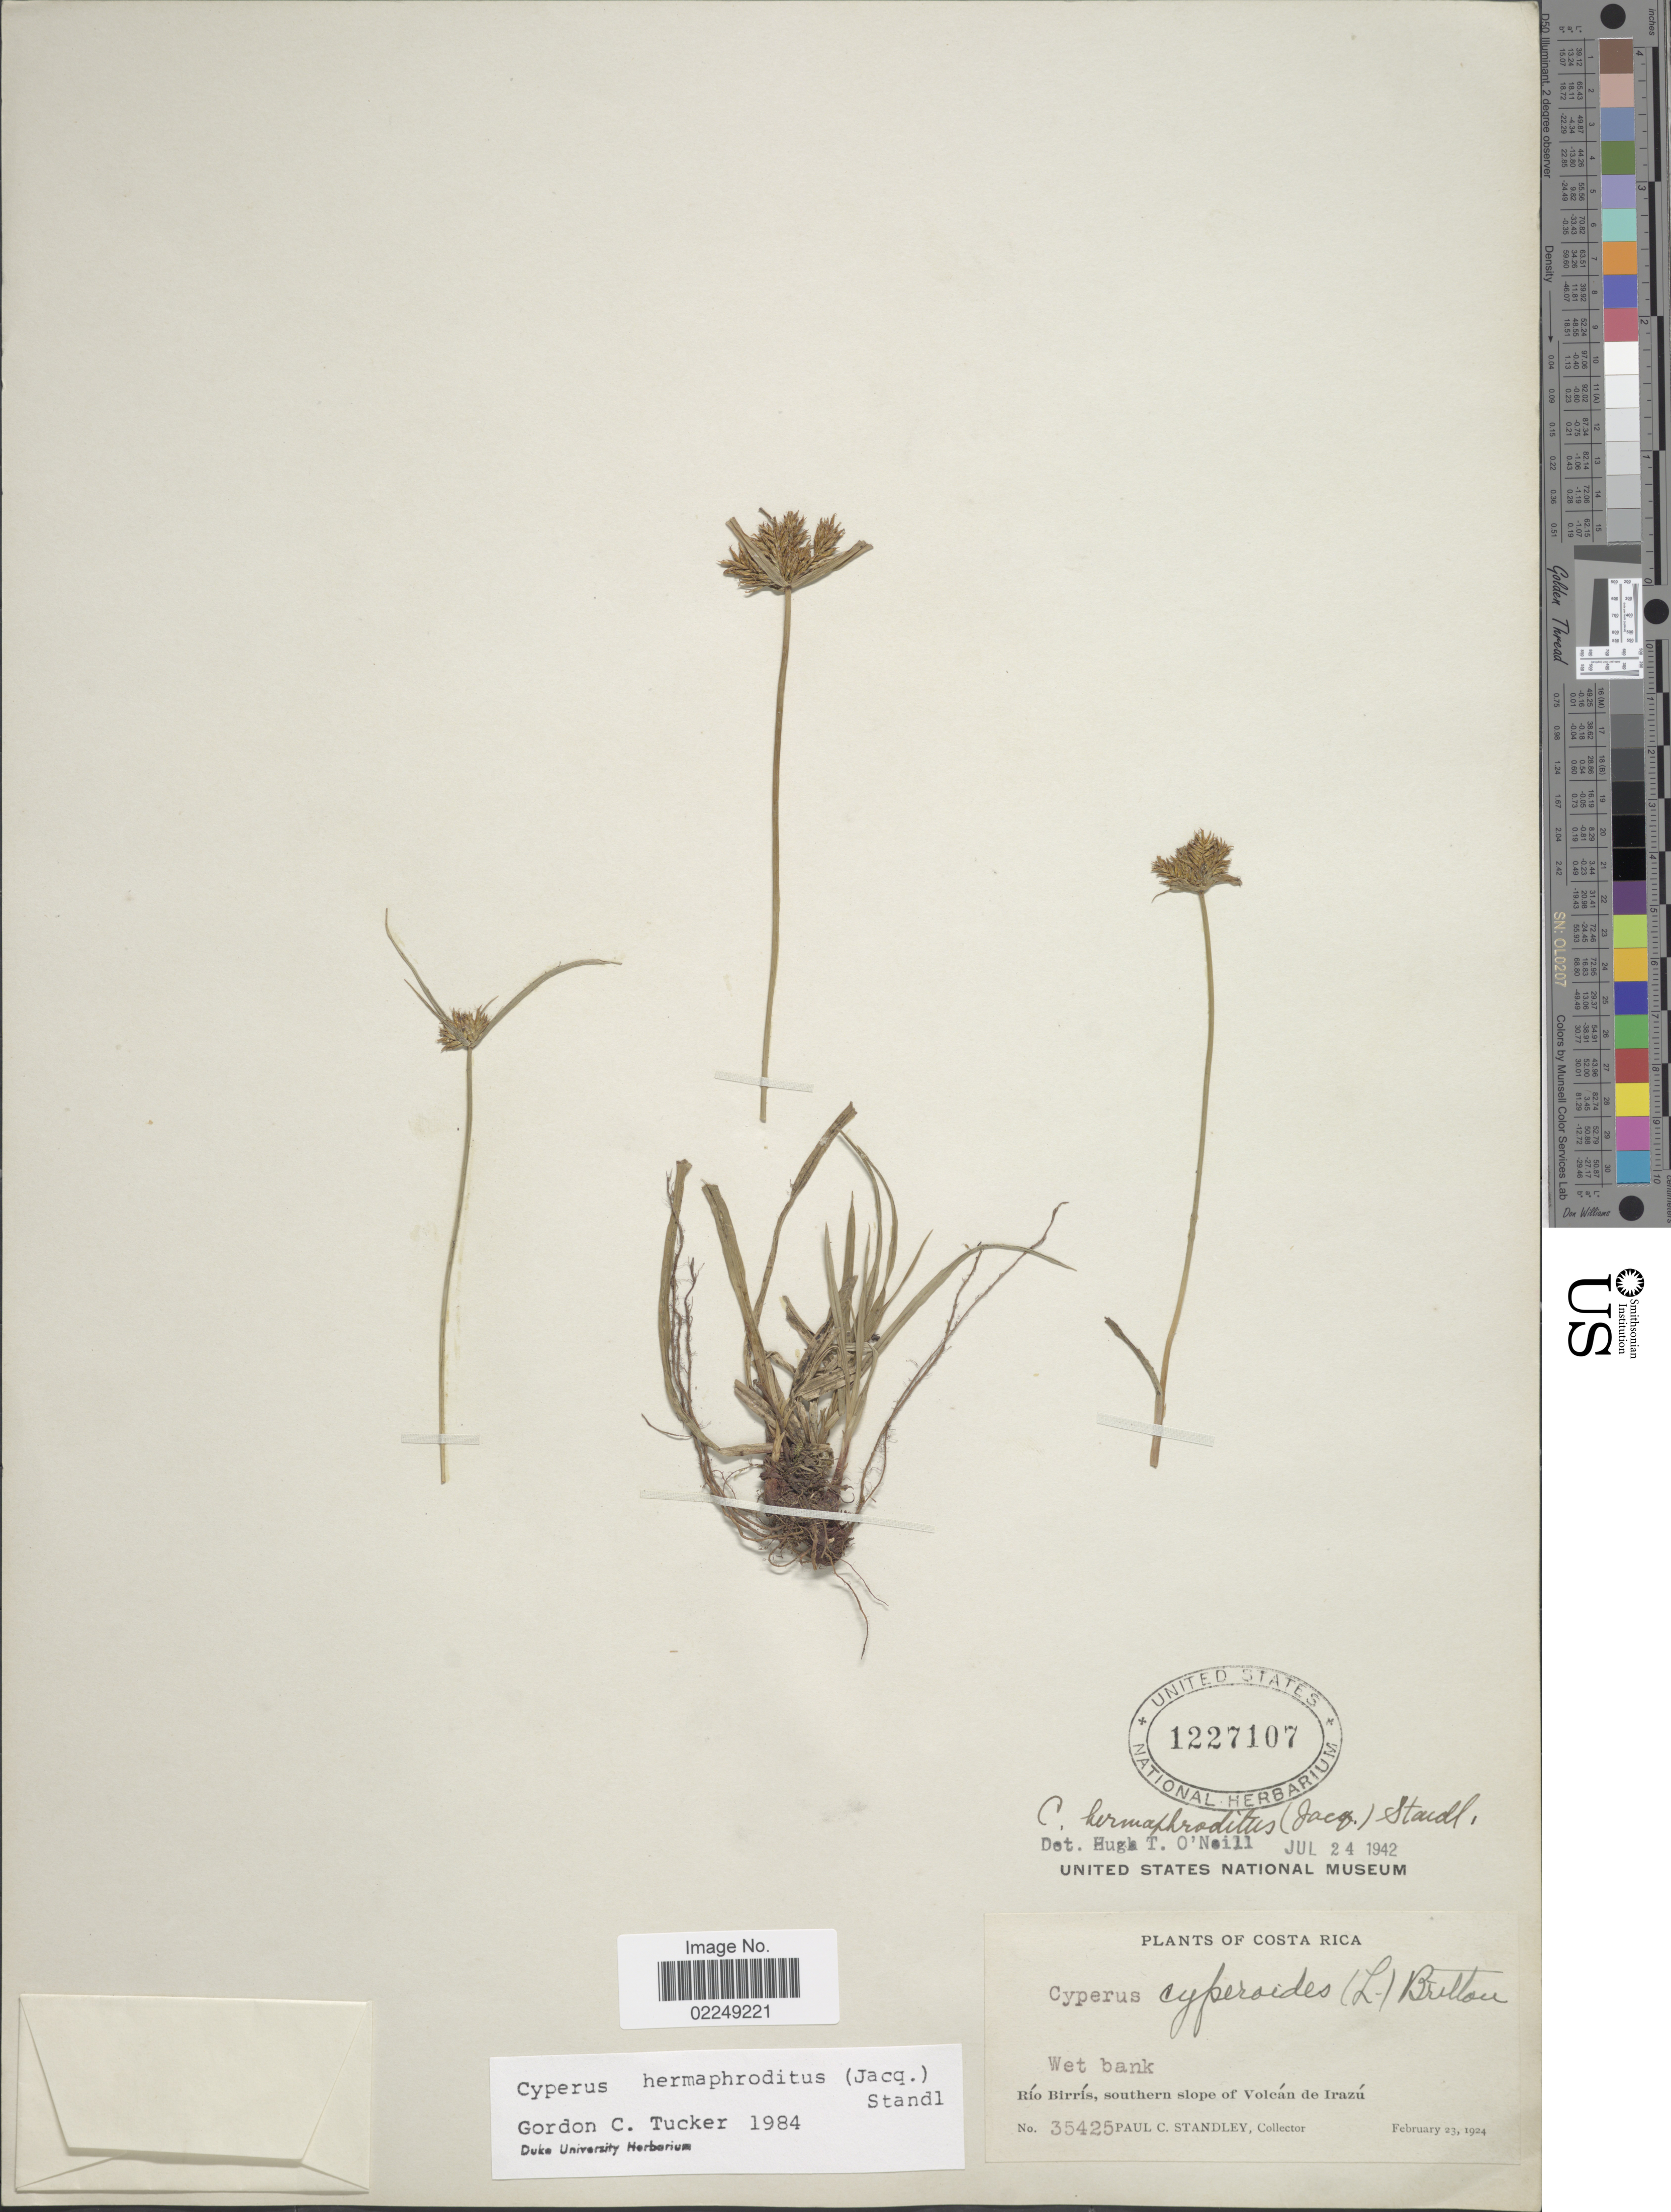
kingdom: Plantae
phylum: Tracheophyta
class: Liliopsida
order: Poales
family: Cyperaceae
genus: Cyperus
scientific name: Cyperus hermaphroditus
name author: (Jacq.) Standl.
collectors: P. C. Standley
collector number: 35425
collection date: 1924-02-23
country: Costa Rica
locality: Rio Birris, southern slope of Volcan de Irazu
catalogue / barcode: US 1227107